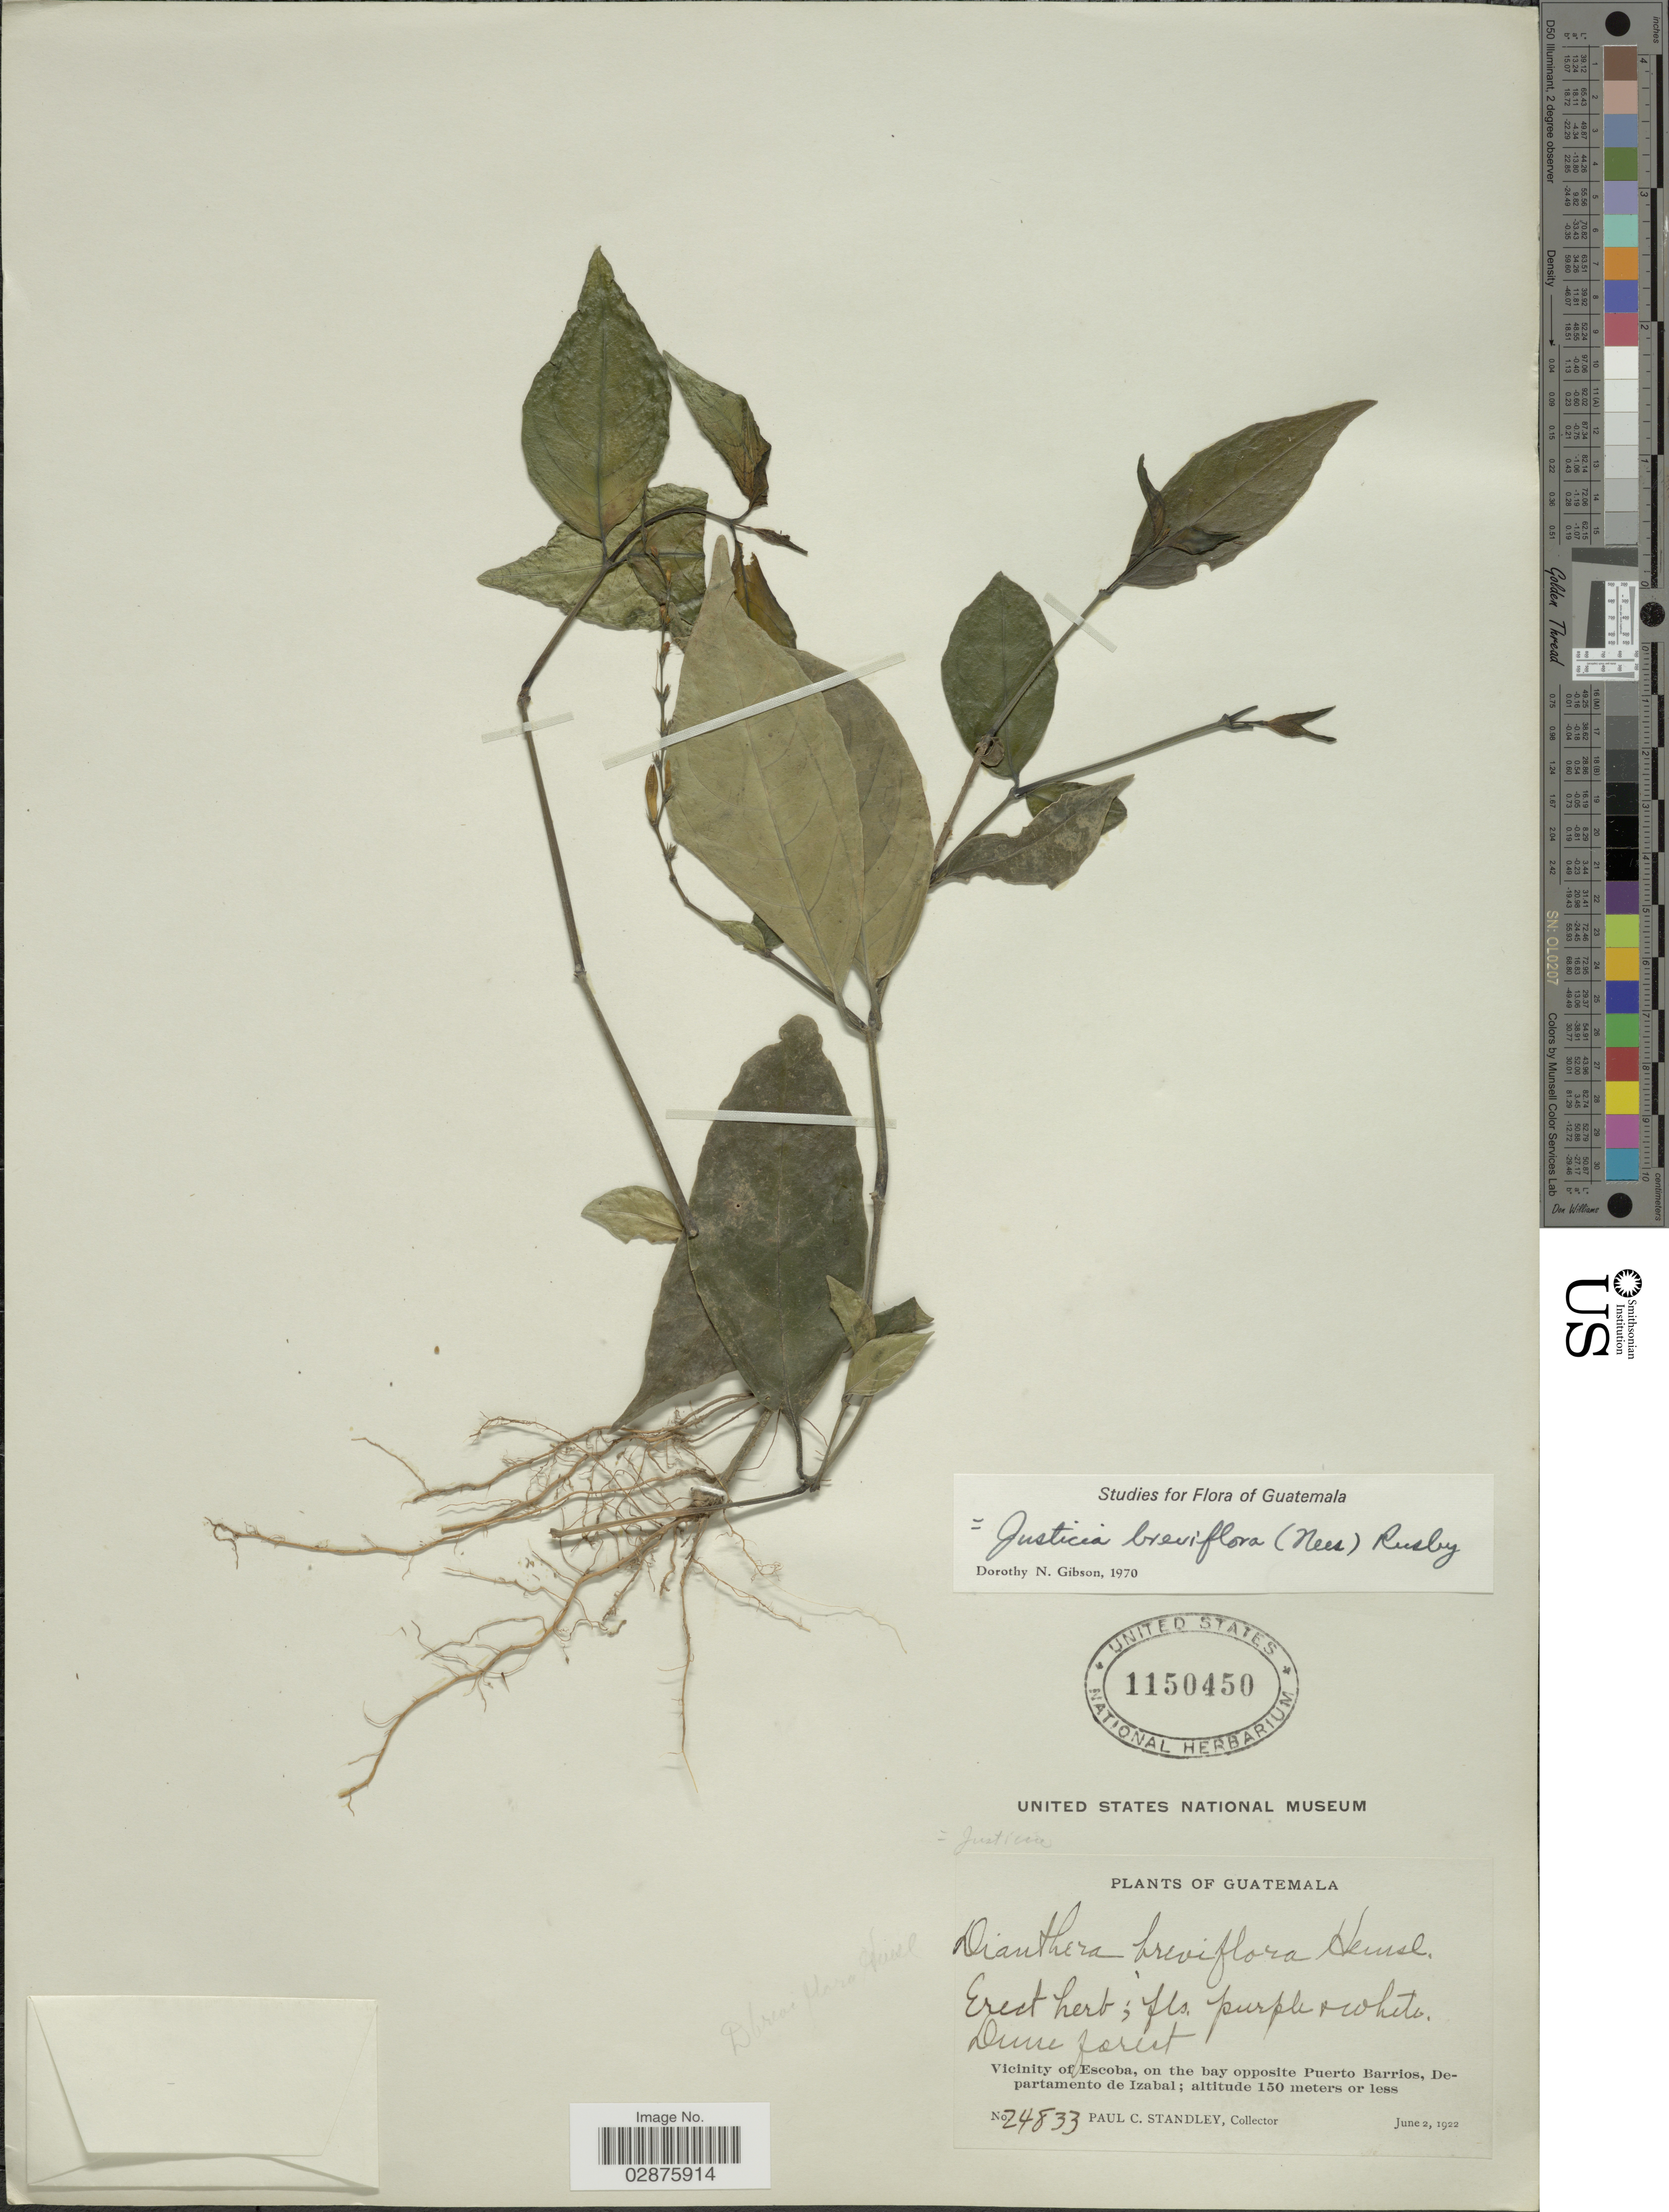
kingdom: Plantae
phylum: Tracheophyta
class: Magnoliopsida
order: Lamiales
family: Acanthaceae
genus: Justicia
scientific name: Justicia breviflora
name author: (Nees) Rusby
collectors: P. C. Standley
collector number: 24833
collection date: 1922-06-02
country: Guatemala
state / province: Izabal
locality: Vicinity of Escoba, on the bay opposite Puerto Barrios, Departamento de Izabal.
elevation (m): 150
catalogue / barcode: US 1150450